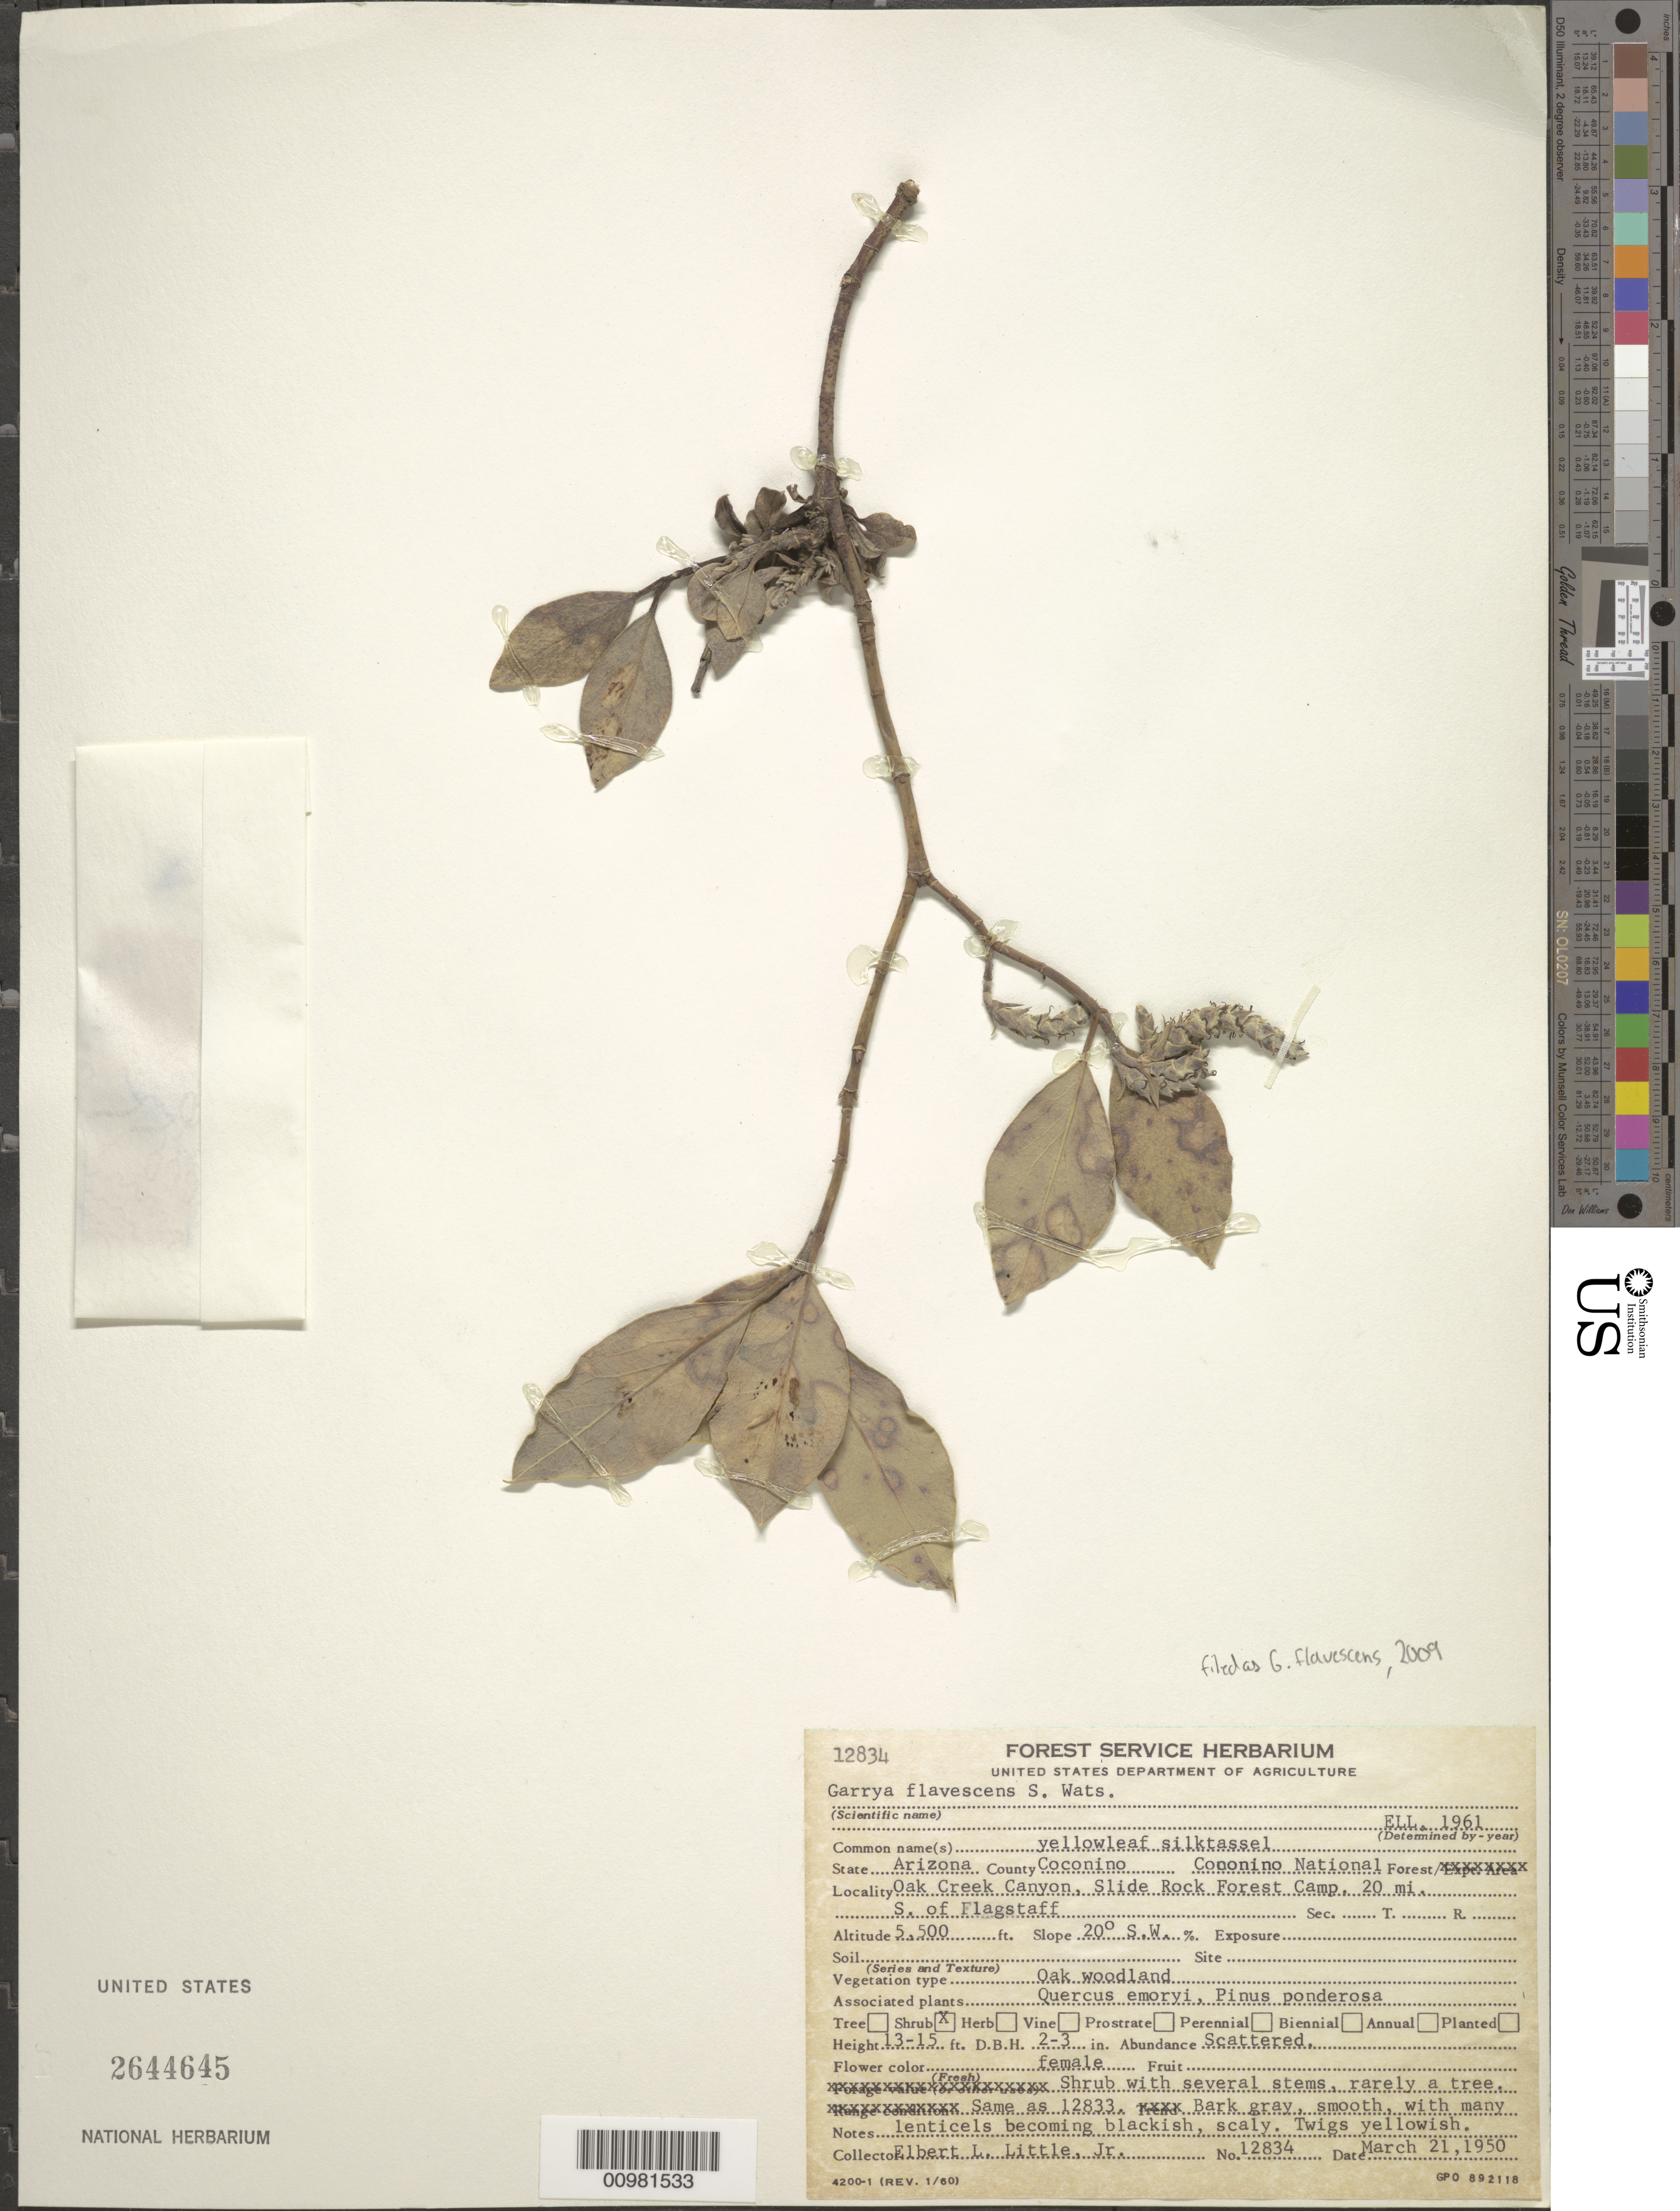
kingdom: Plantae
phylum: Tracheophyta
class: Magnoliopsida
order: Garryales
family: Garryaceae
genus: Garrya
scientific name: Garrya flavescens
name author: S. Watson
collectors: E. L. Little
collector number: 12834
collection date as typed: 21 Mar 1950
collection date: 1950-03-21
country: United States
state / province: Arizona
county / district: Coconino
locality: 20 mi S of Flagstaff, Oak Creek Canyon, Slide Rock Forest Camp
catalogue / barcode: US 2644645